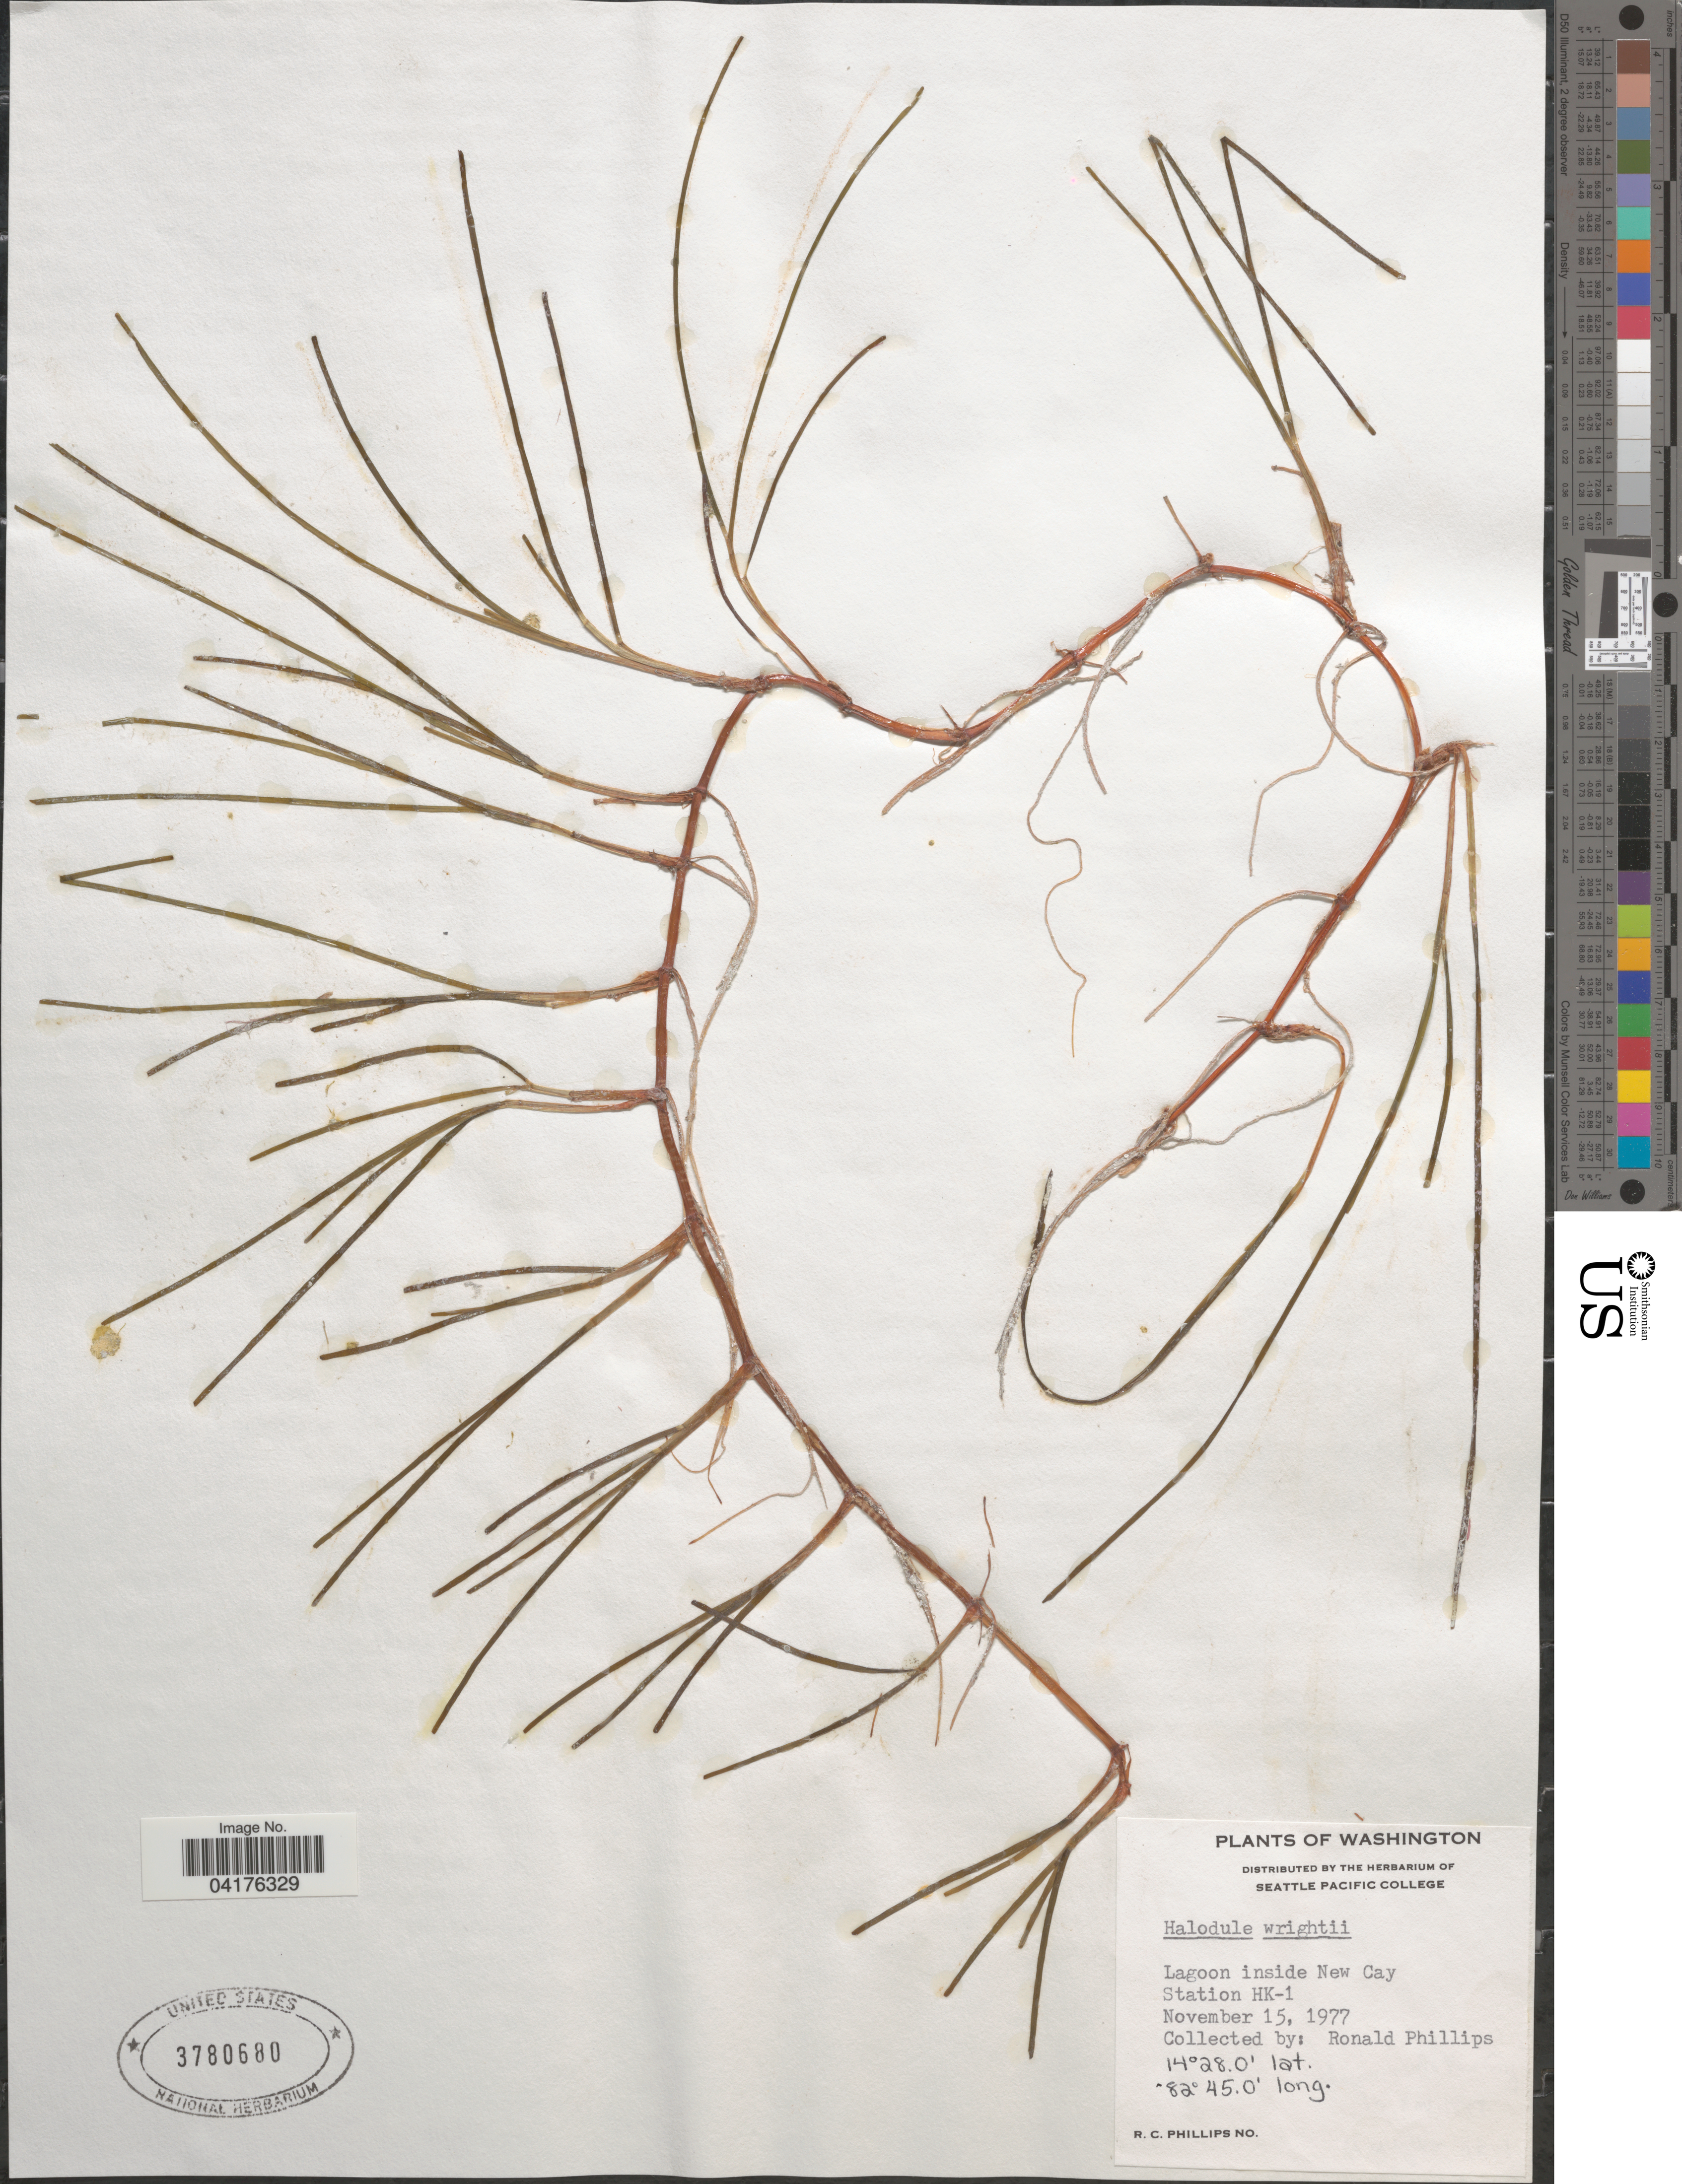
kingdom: Plantae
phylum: Tracheophyta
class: Liliopsida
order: Alismatales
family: Cymodoceaceae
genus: Halodule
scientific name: Halodule wrightii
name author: Asch.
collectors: R. C. Phillips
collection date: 1977-11-15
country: United States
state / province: Washington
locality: Lagoon inside New Cay. Station HK-1.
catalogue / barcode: US 3780680